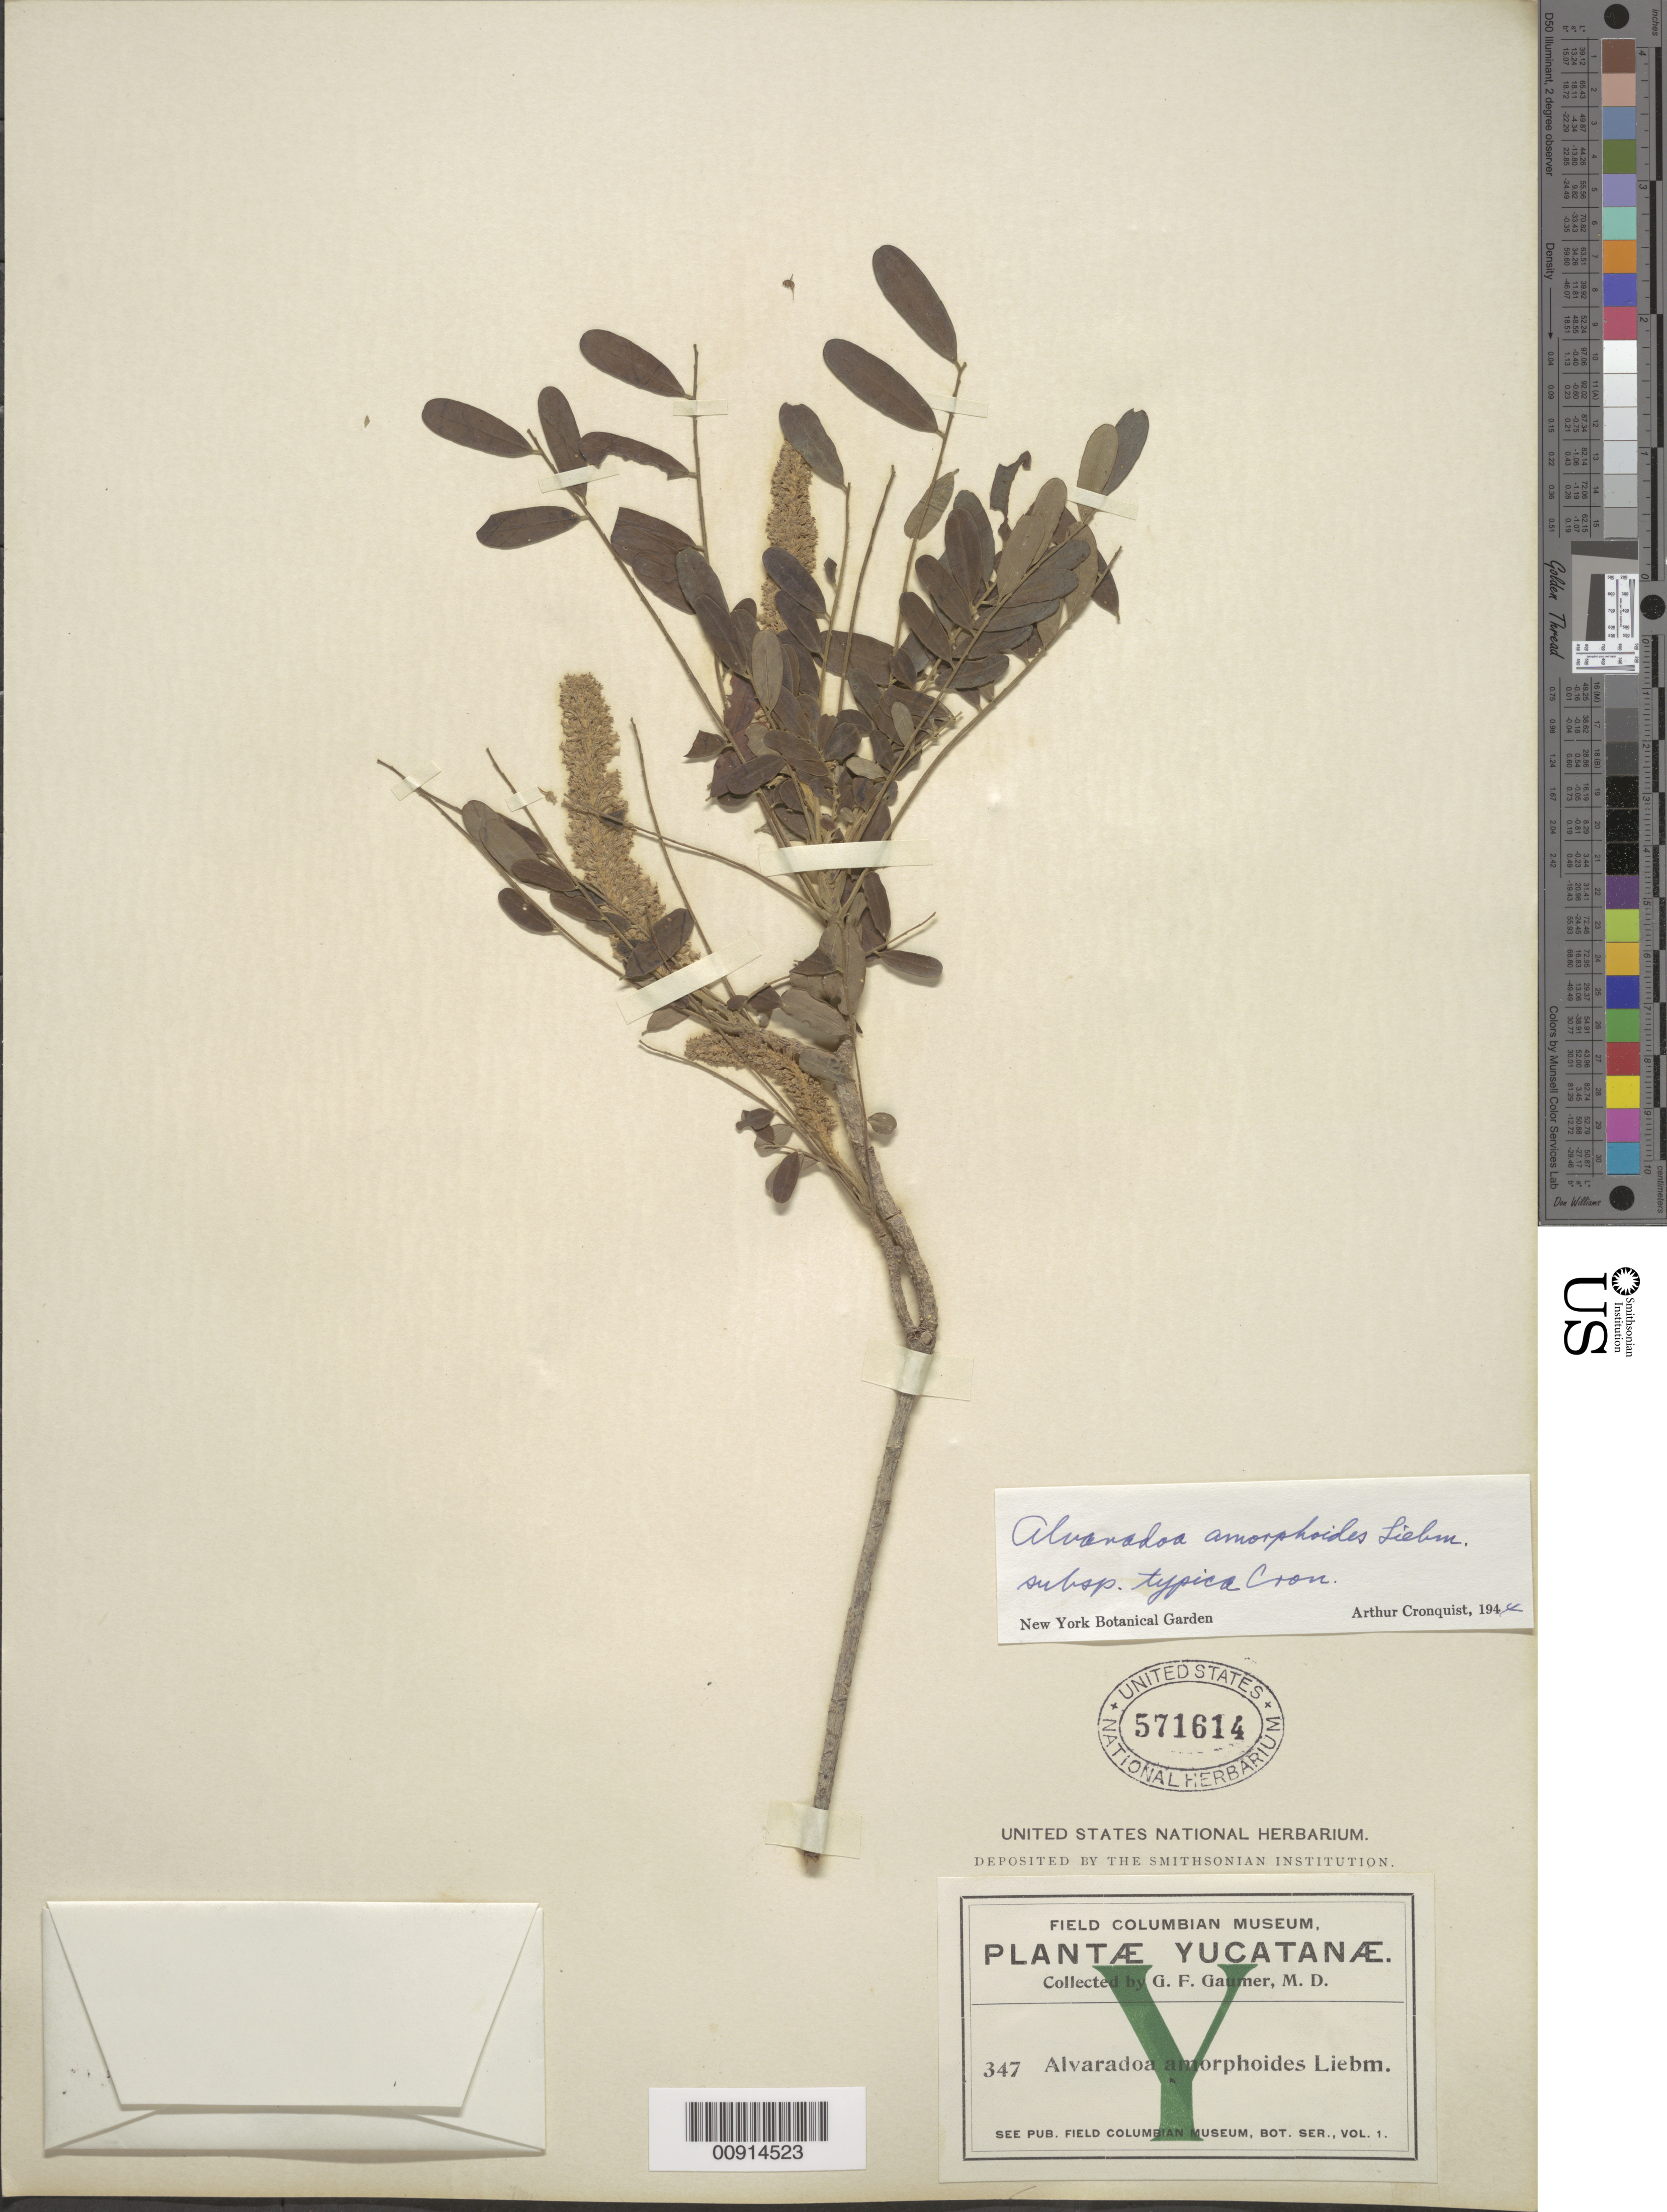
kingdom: Plantae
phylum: Tracheophyta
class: Magnoliopsida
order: Picramniales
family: Picramniaceae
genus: Alvaradoa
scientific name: Alvaradoa amorphoides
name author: Liebm.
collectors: G. F. Gaumer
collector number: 347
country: Mexico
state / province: Yucatán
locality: Yucatán.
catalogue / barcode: US 571614